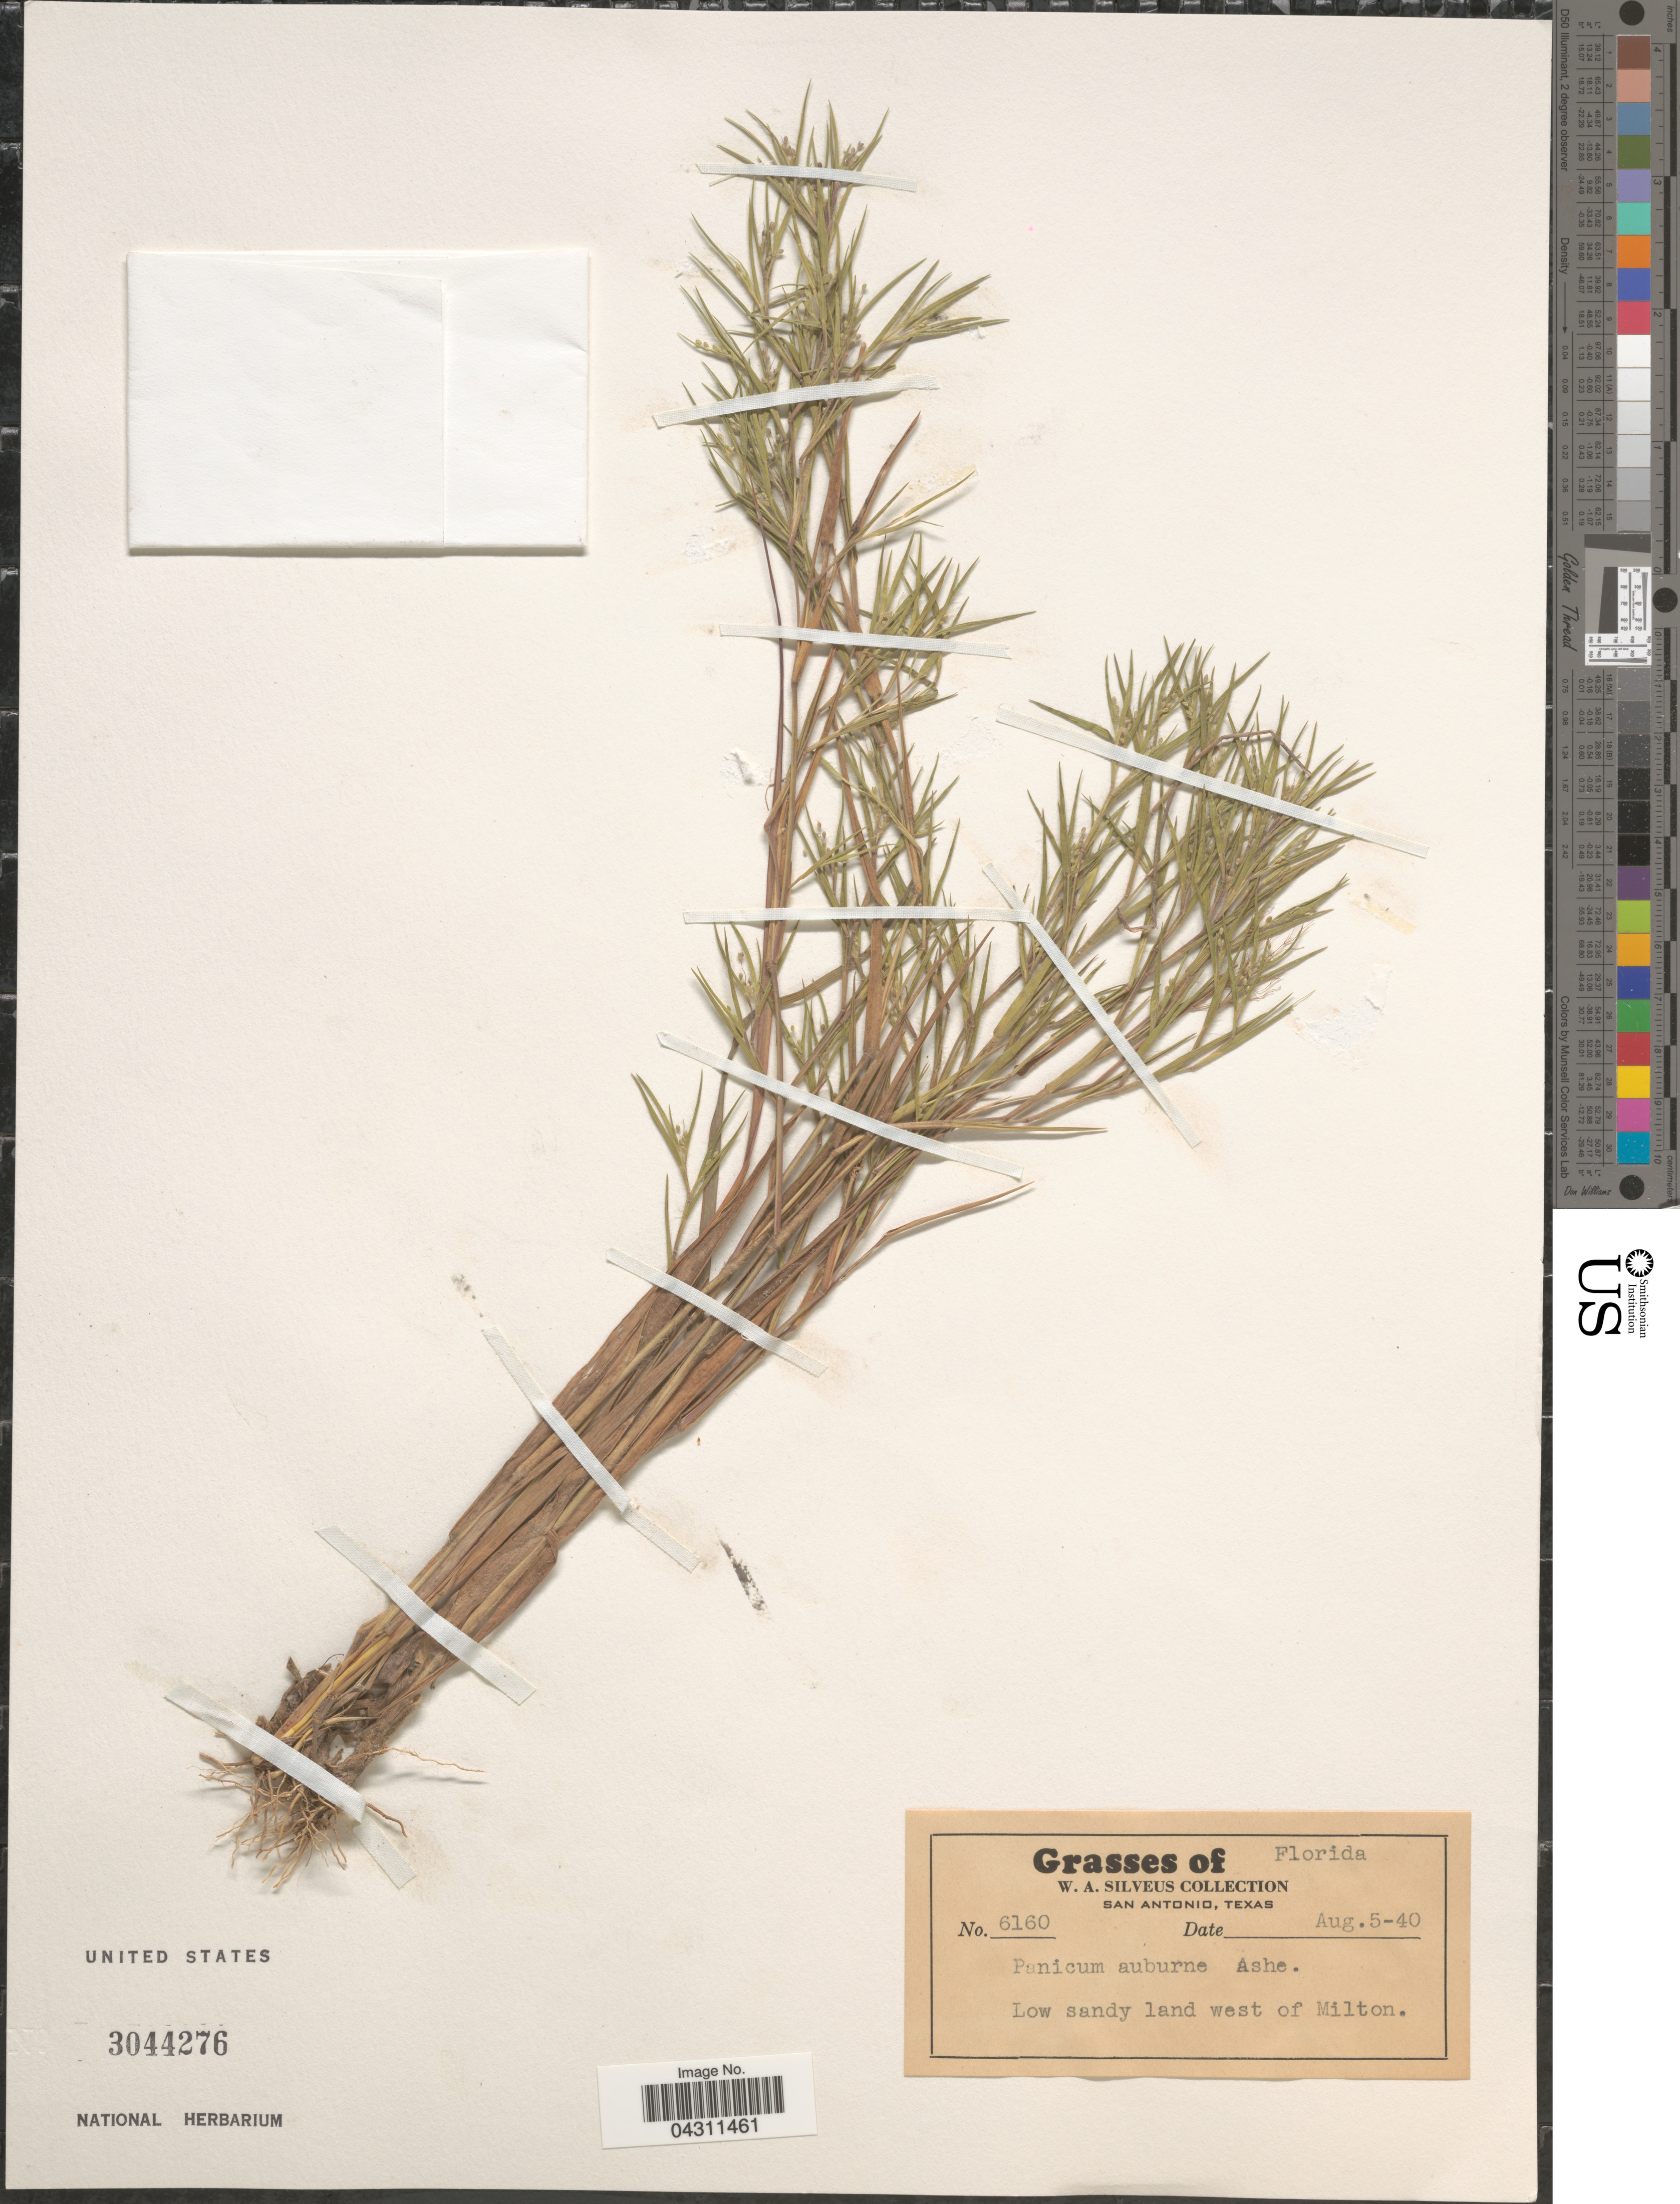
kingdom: Plantae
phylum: Tracheophyta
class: Liliopsida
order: Poales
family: Poaceae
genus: Dichanthelium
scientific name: Dichanthelium sphaerocarpon var. sphaerocarpon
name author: (Elliott) Gould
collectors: W. Silveus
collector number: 6160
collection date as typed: Transcribed d/m/y: 5/8/40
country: United States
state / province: Florida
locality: Low sandy land west of Milton.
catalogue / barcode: US 3044276